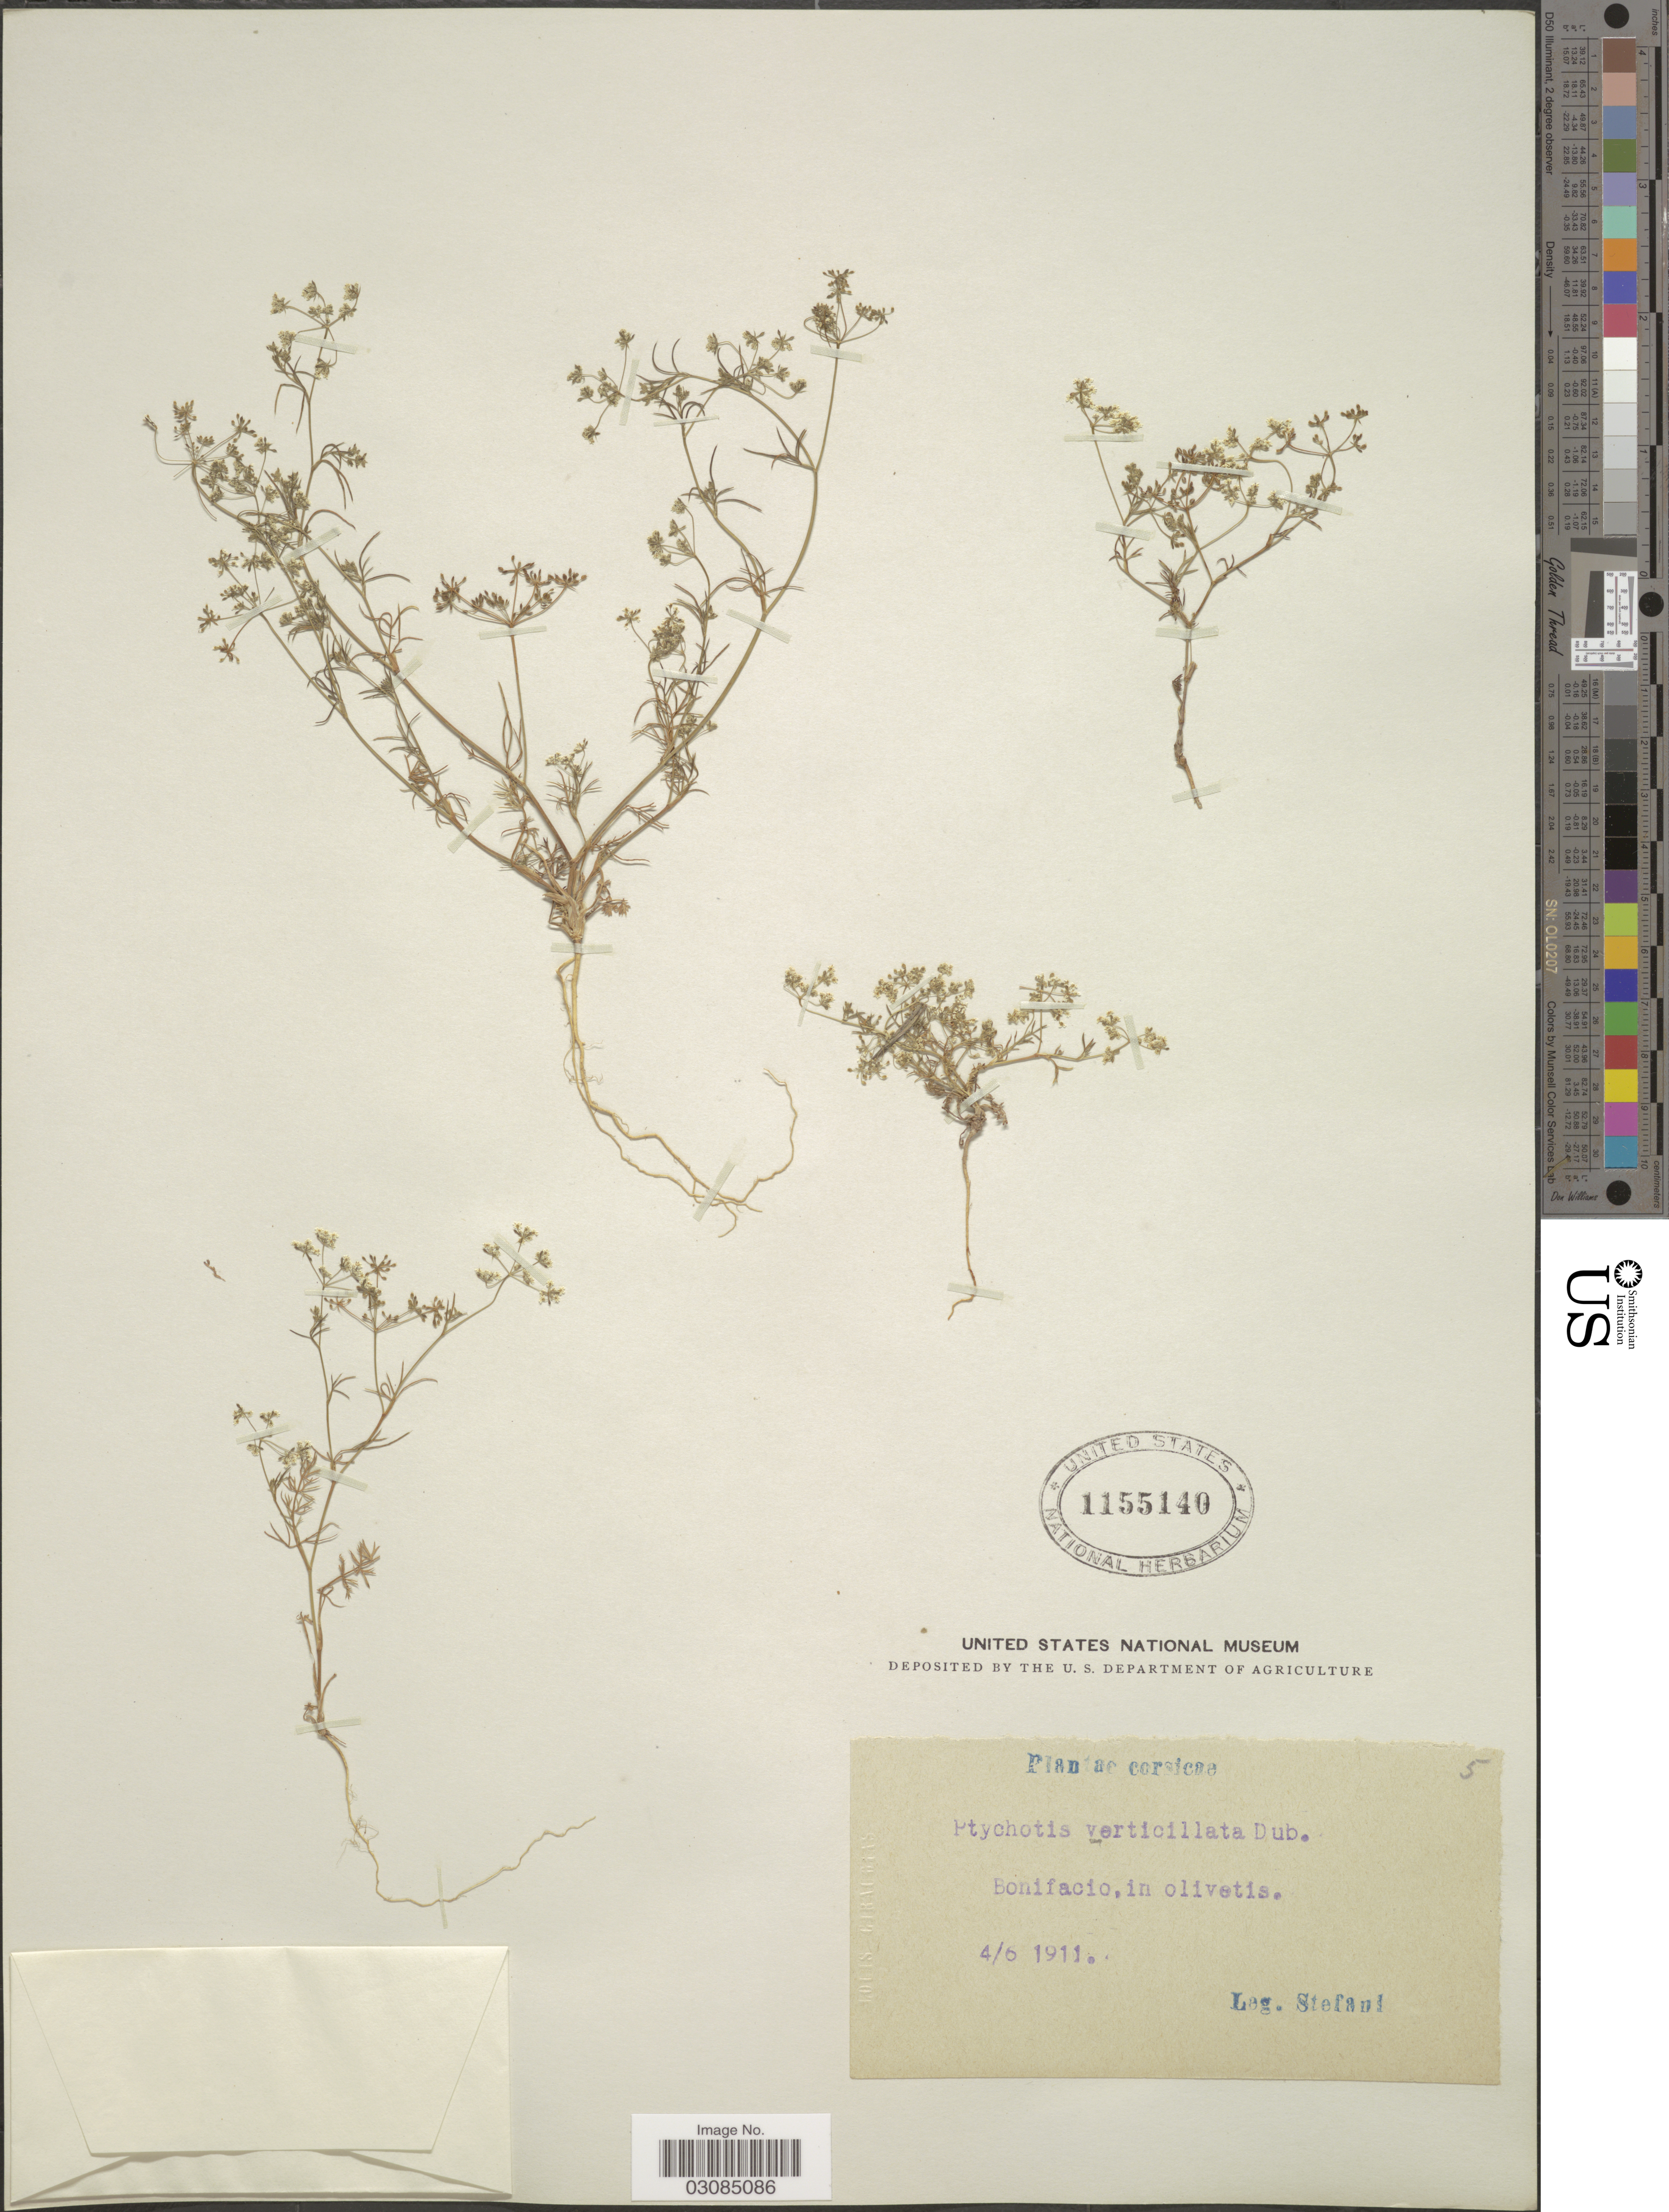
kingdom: Plantae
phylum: Tracheophyta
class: Magnoliopsida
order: Apiales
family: Apiaceae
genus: Ptychotis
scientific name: Ptychotis verticillata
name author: Duby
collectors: Stefani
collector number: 5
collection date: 1911-06-04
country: France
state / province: Corsica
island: Corse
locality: Bonifacio, in olivetis.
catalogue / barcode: US 1155140